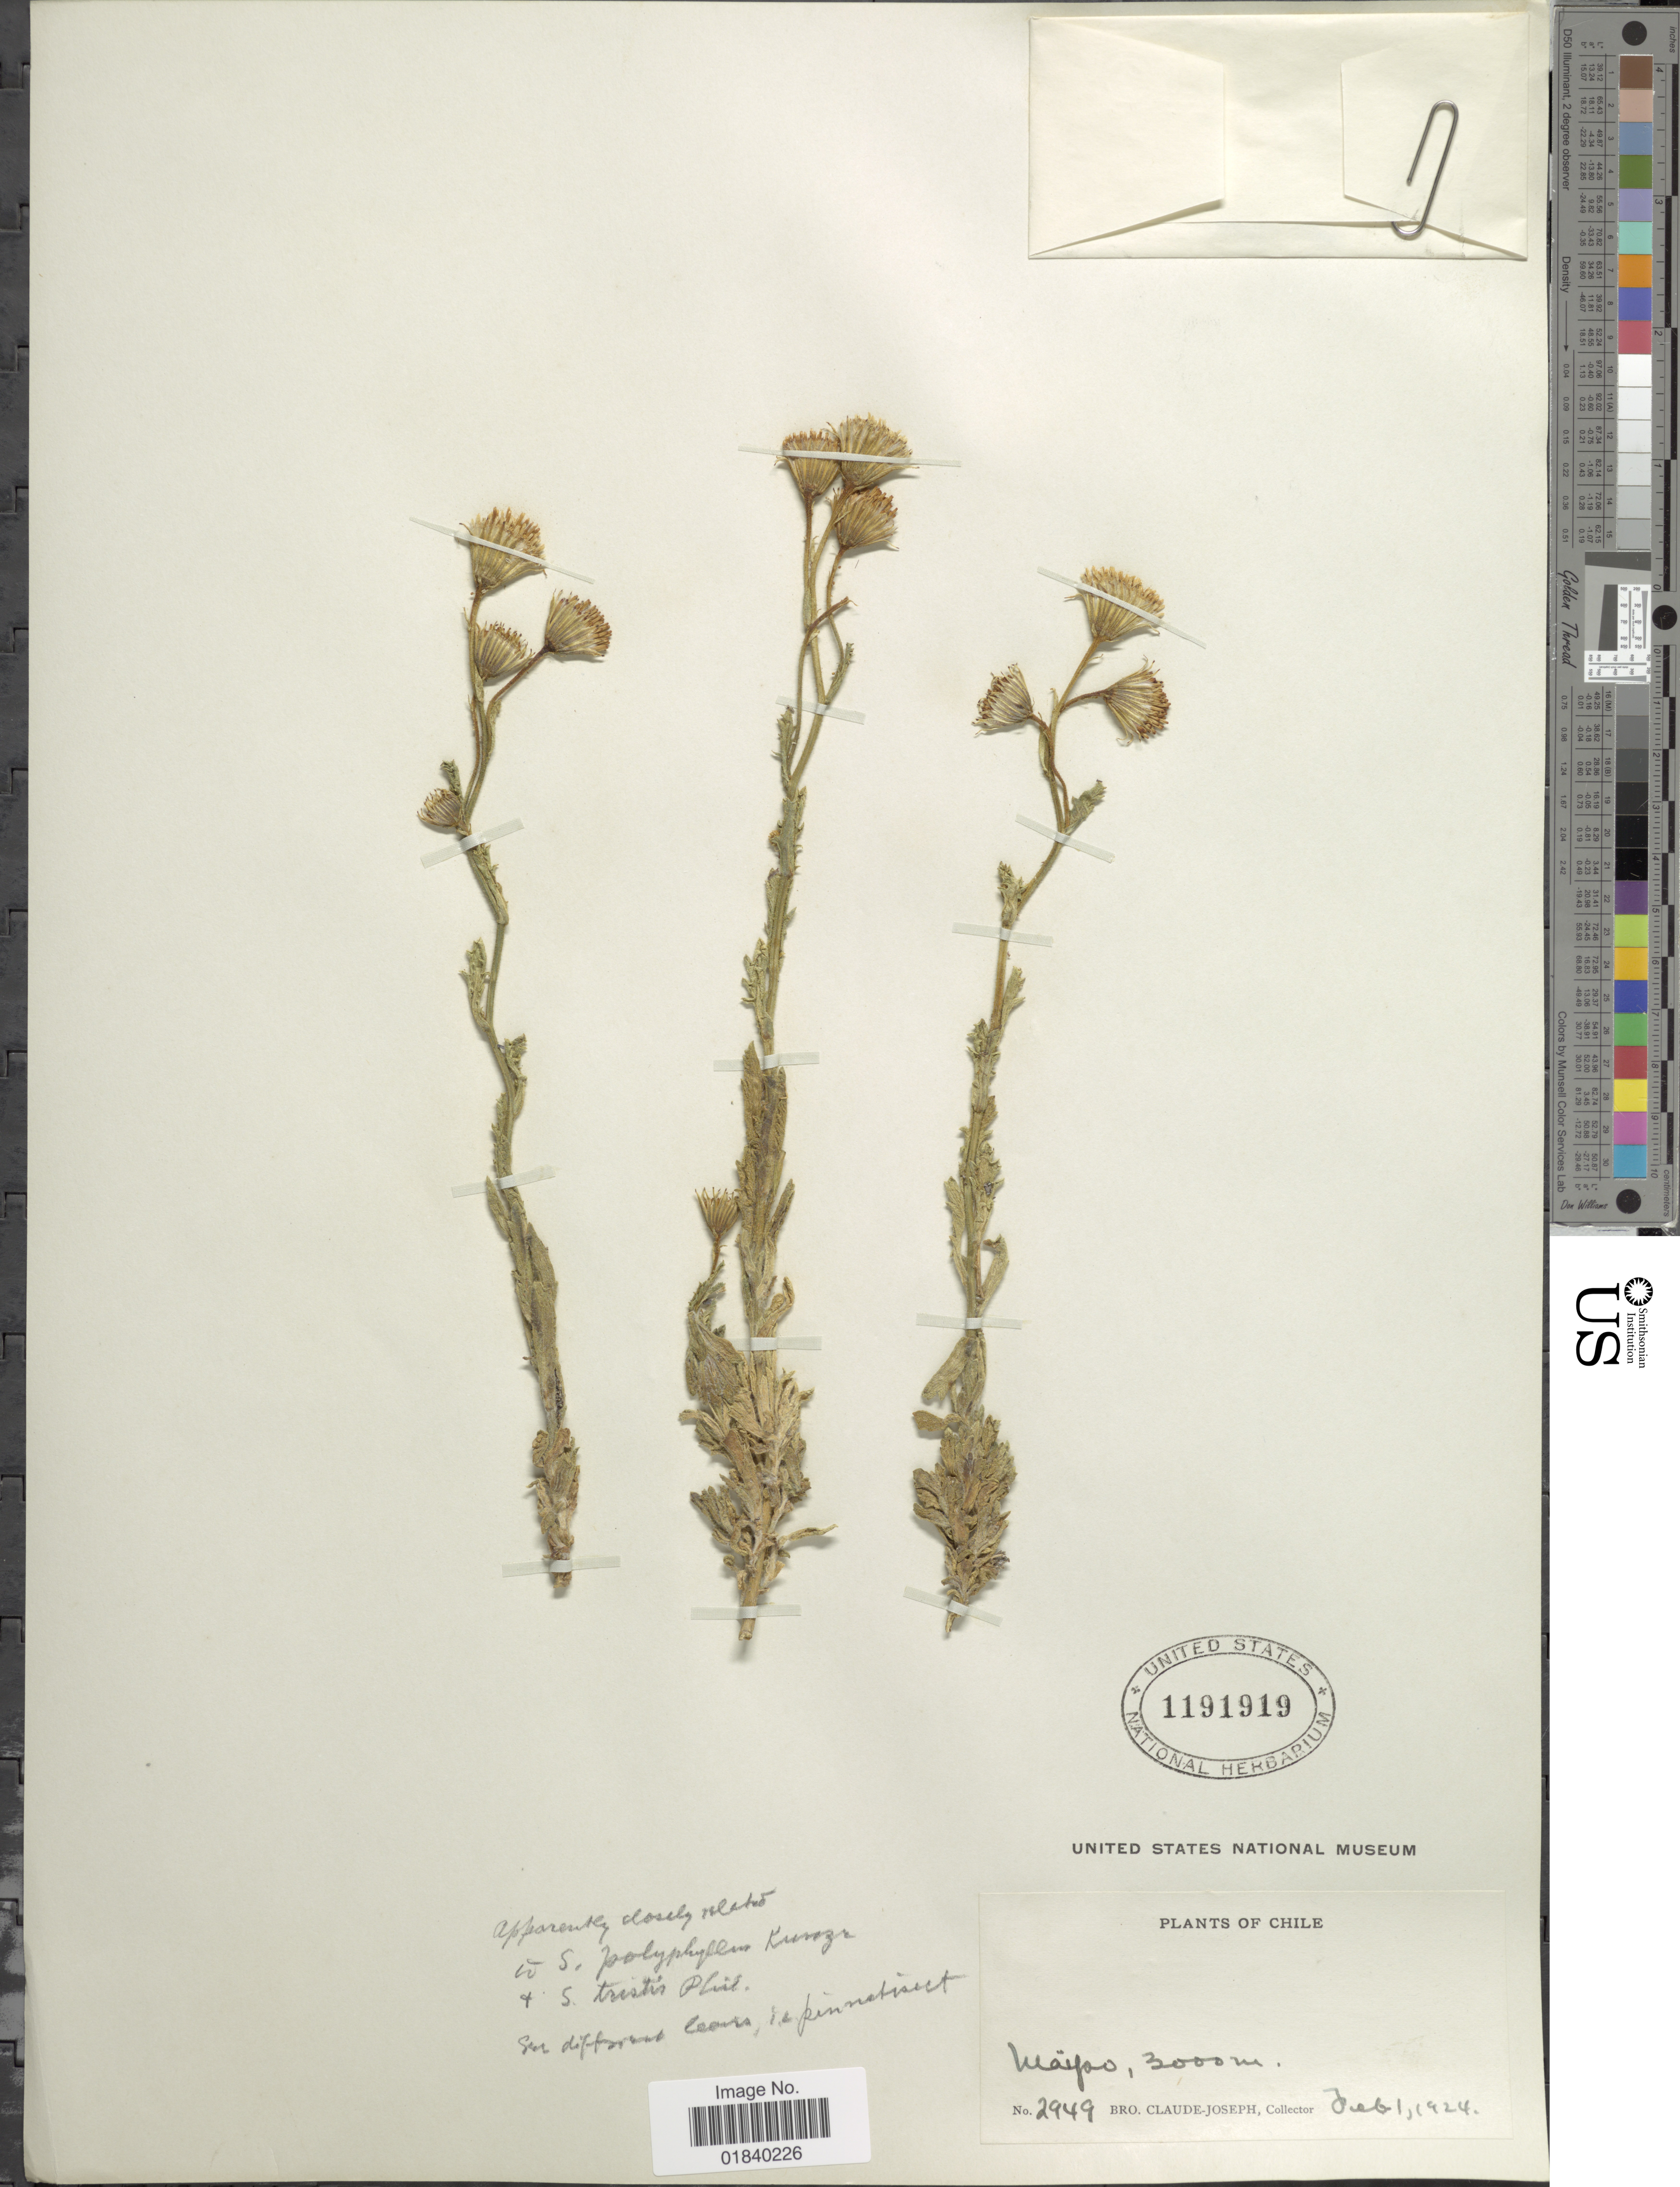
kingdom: Plantae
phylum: Tracheophyta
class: Magnoliopsida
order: Asterales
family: Asteraceae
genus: Senecio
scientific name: Senecio sp.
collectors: Bro. Claude-Joseph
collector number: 2949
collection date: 1924-02-01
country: Chile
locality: Maipo. Chile.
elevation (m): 3000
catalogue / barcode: US 1191919